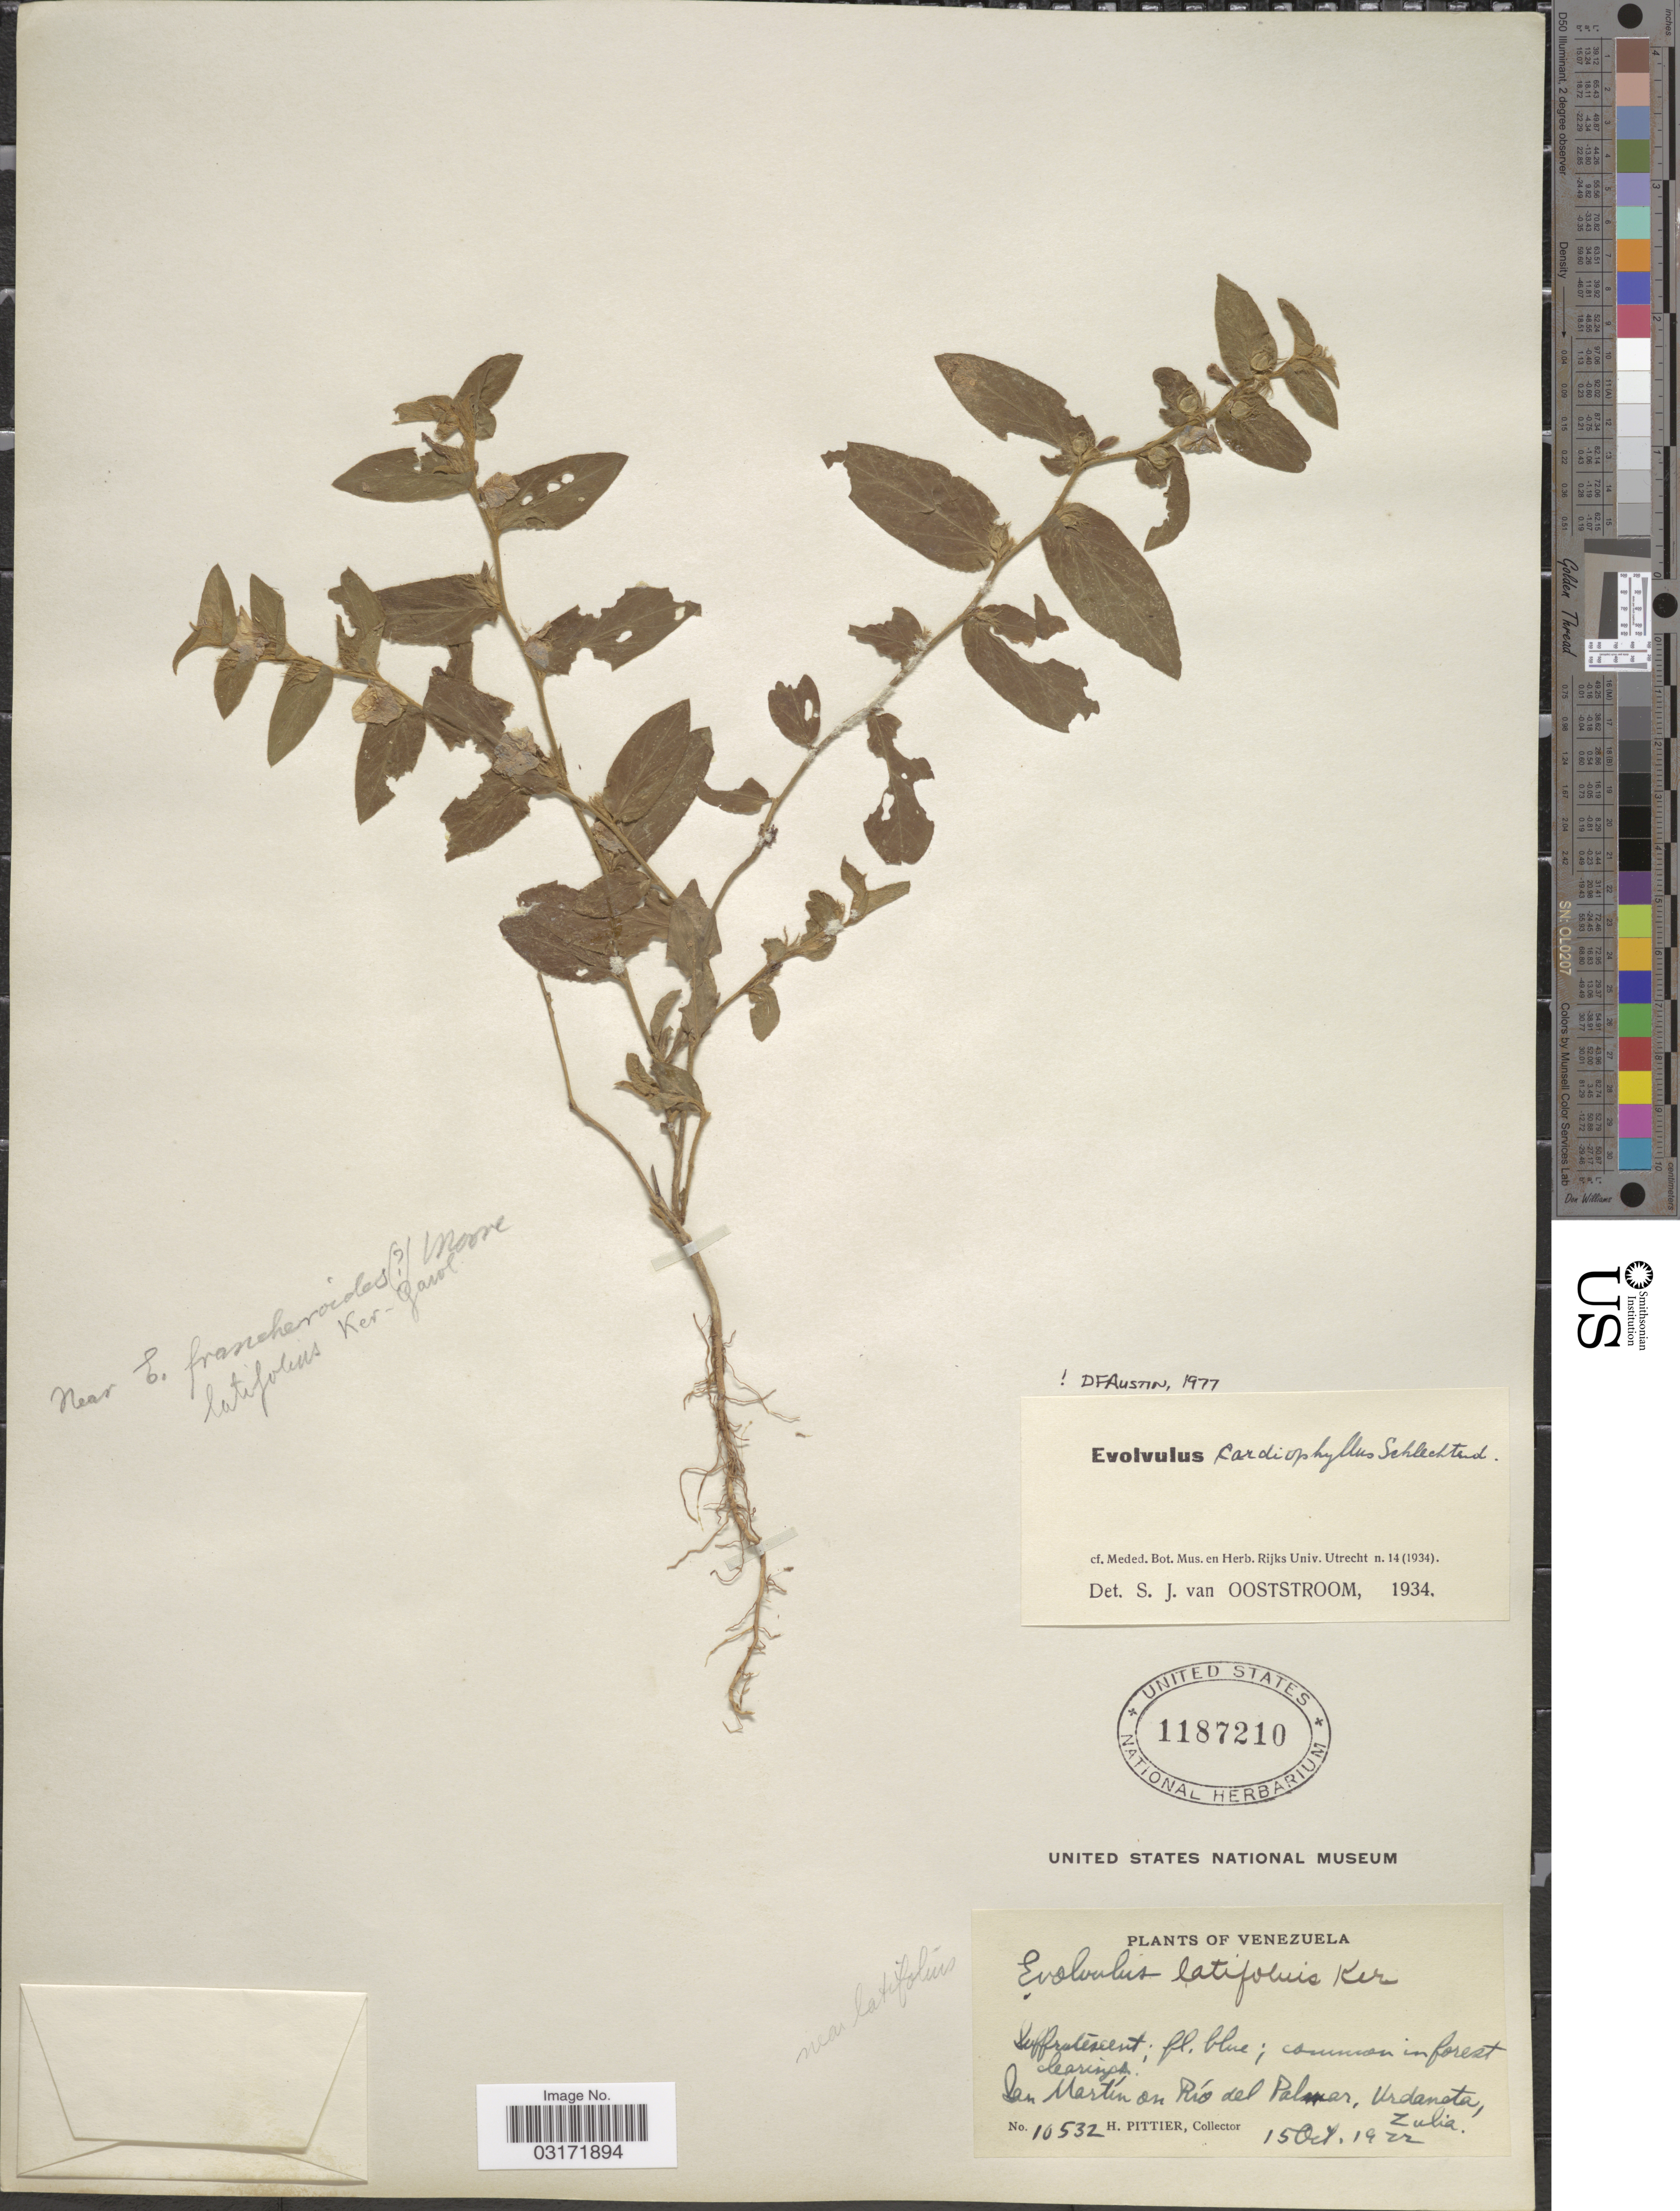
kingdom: Plantae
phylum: Tracheophyta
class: Magnoliopsida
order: Solanales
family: Convolvulaceae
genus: Evolvulus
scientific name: Evolvulus cardiophyllus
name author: Schltdl.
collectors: H. F. Pittier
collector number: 10532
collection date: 1922-10-15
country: Venezuela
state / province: Zulia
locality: San Martín on Río del Palmar, Urdanata, Zulia.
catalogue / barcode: US 1187210